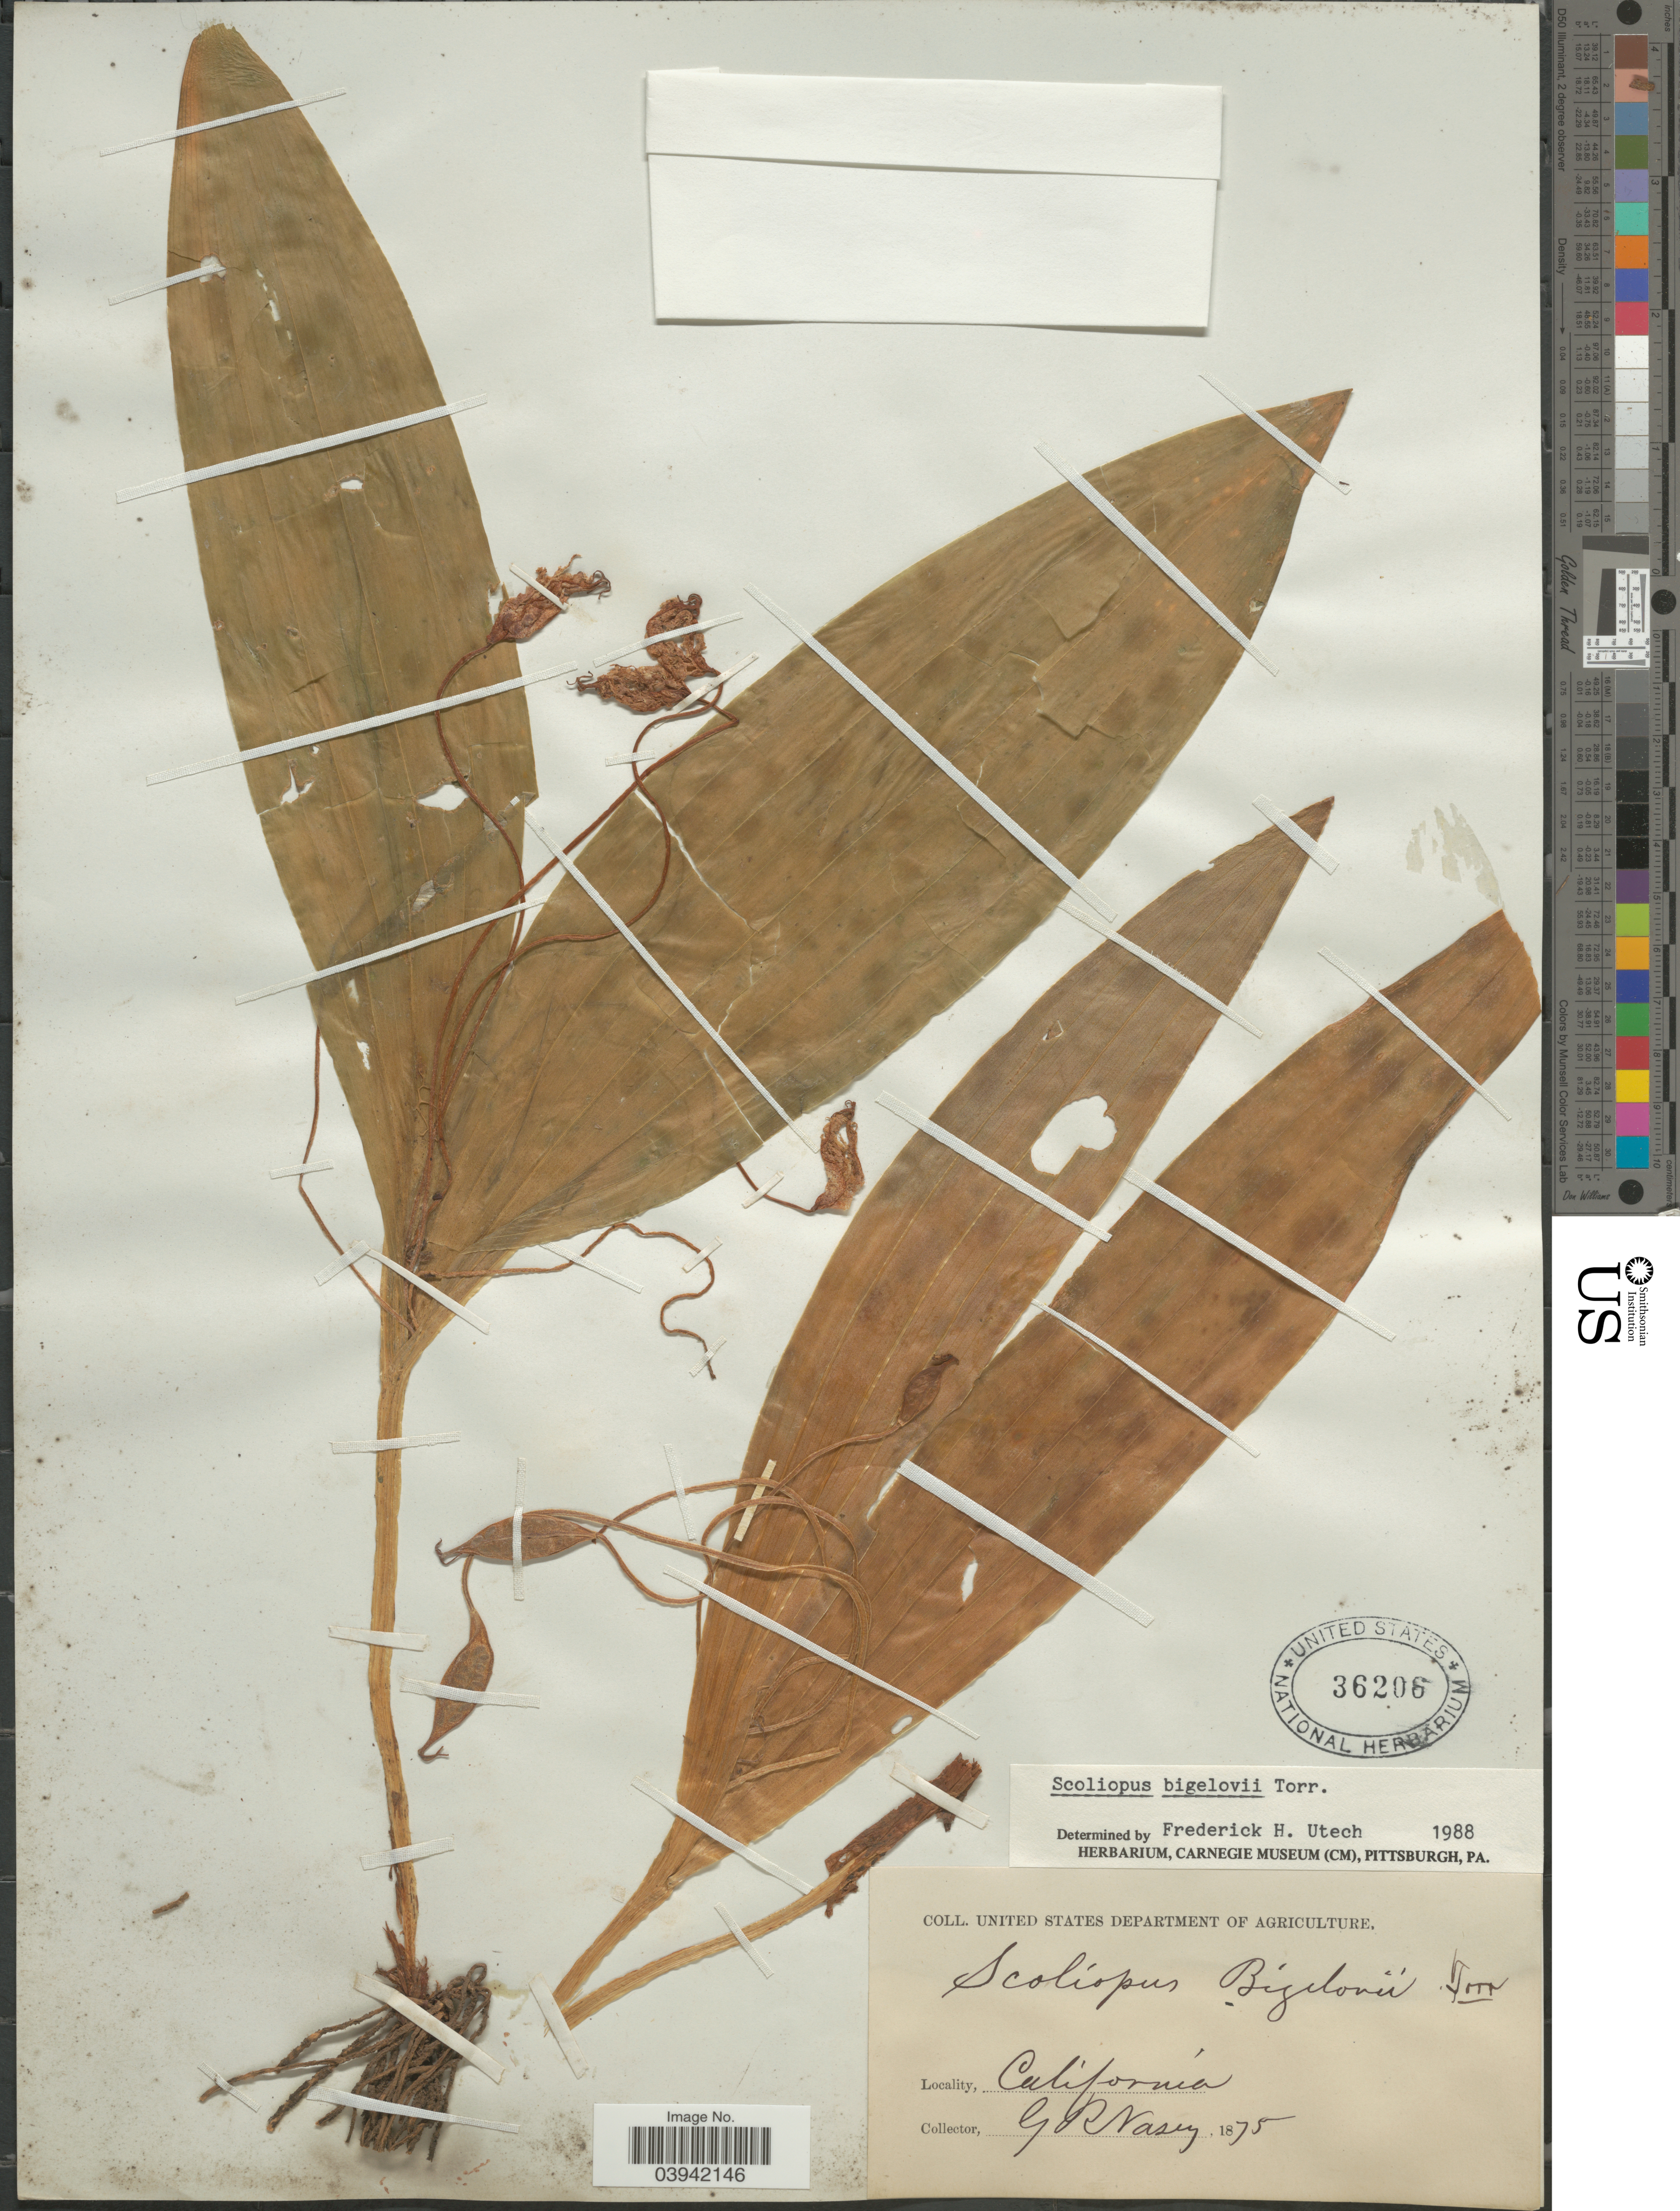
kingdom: Plantae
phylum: Tracheophyta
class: Liliopsida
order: Liliales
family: Liliaceae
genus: Scoliopus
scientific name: Scoliopus bigelovii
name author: Torr.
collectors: G. R. Vasey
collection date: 1875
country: United States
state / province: California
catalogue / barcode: US 36206